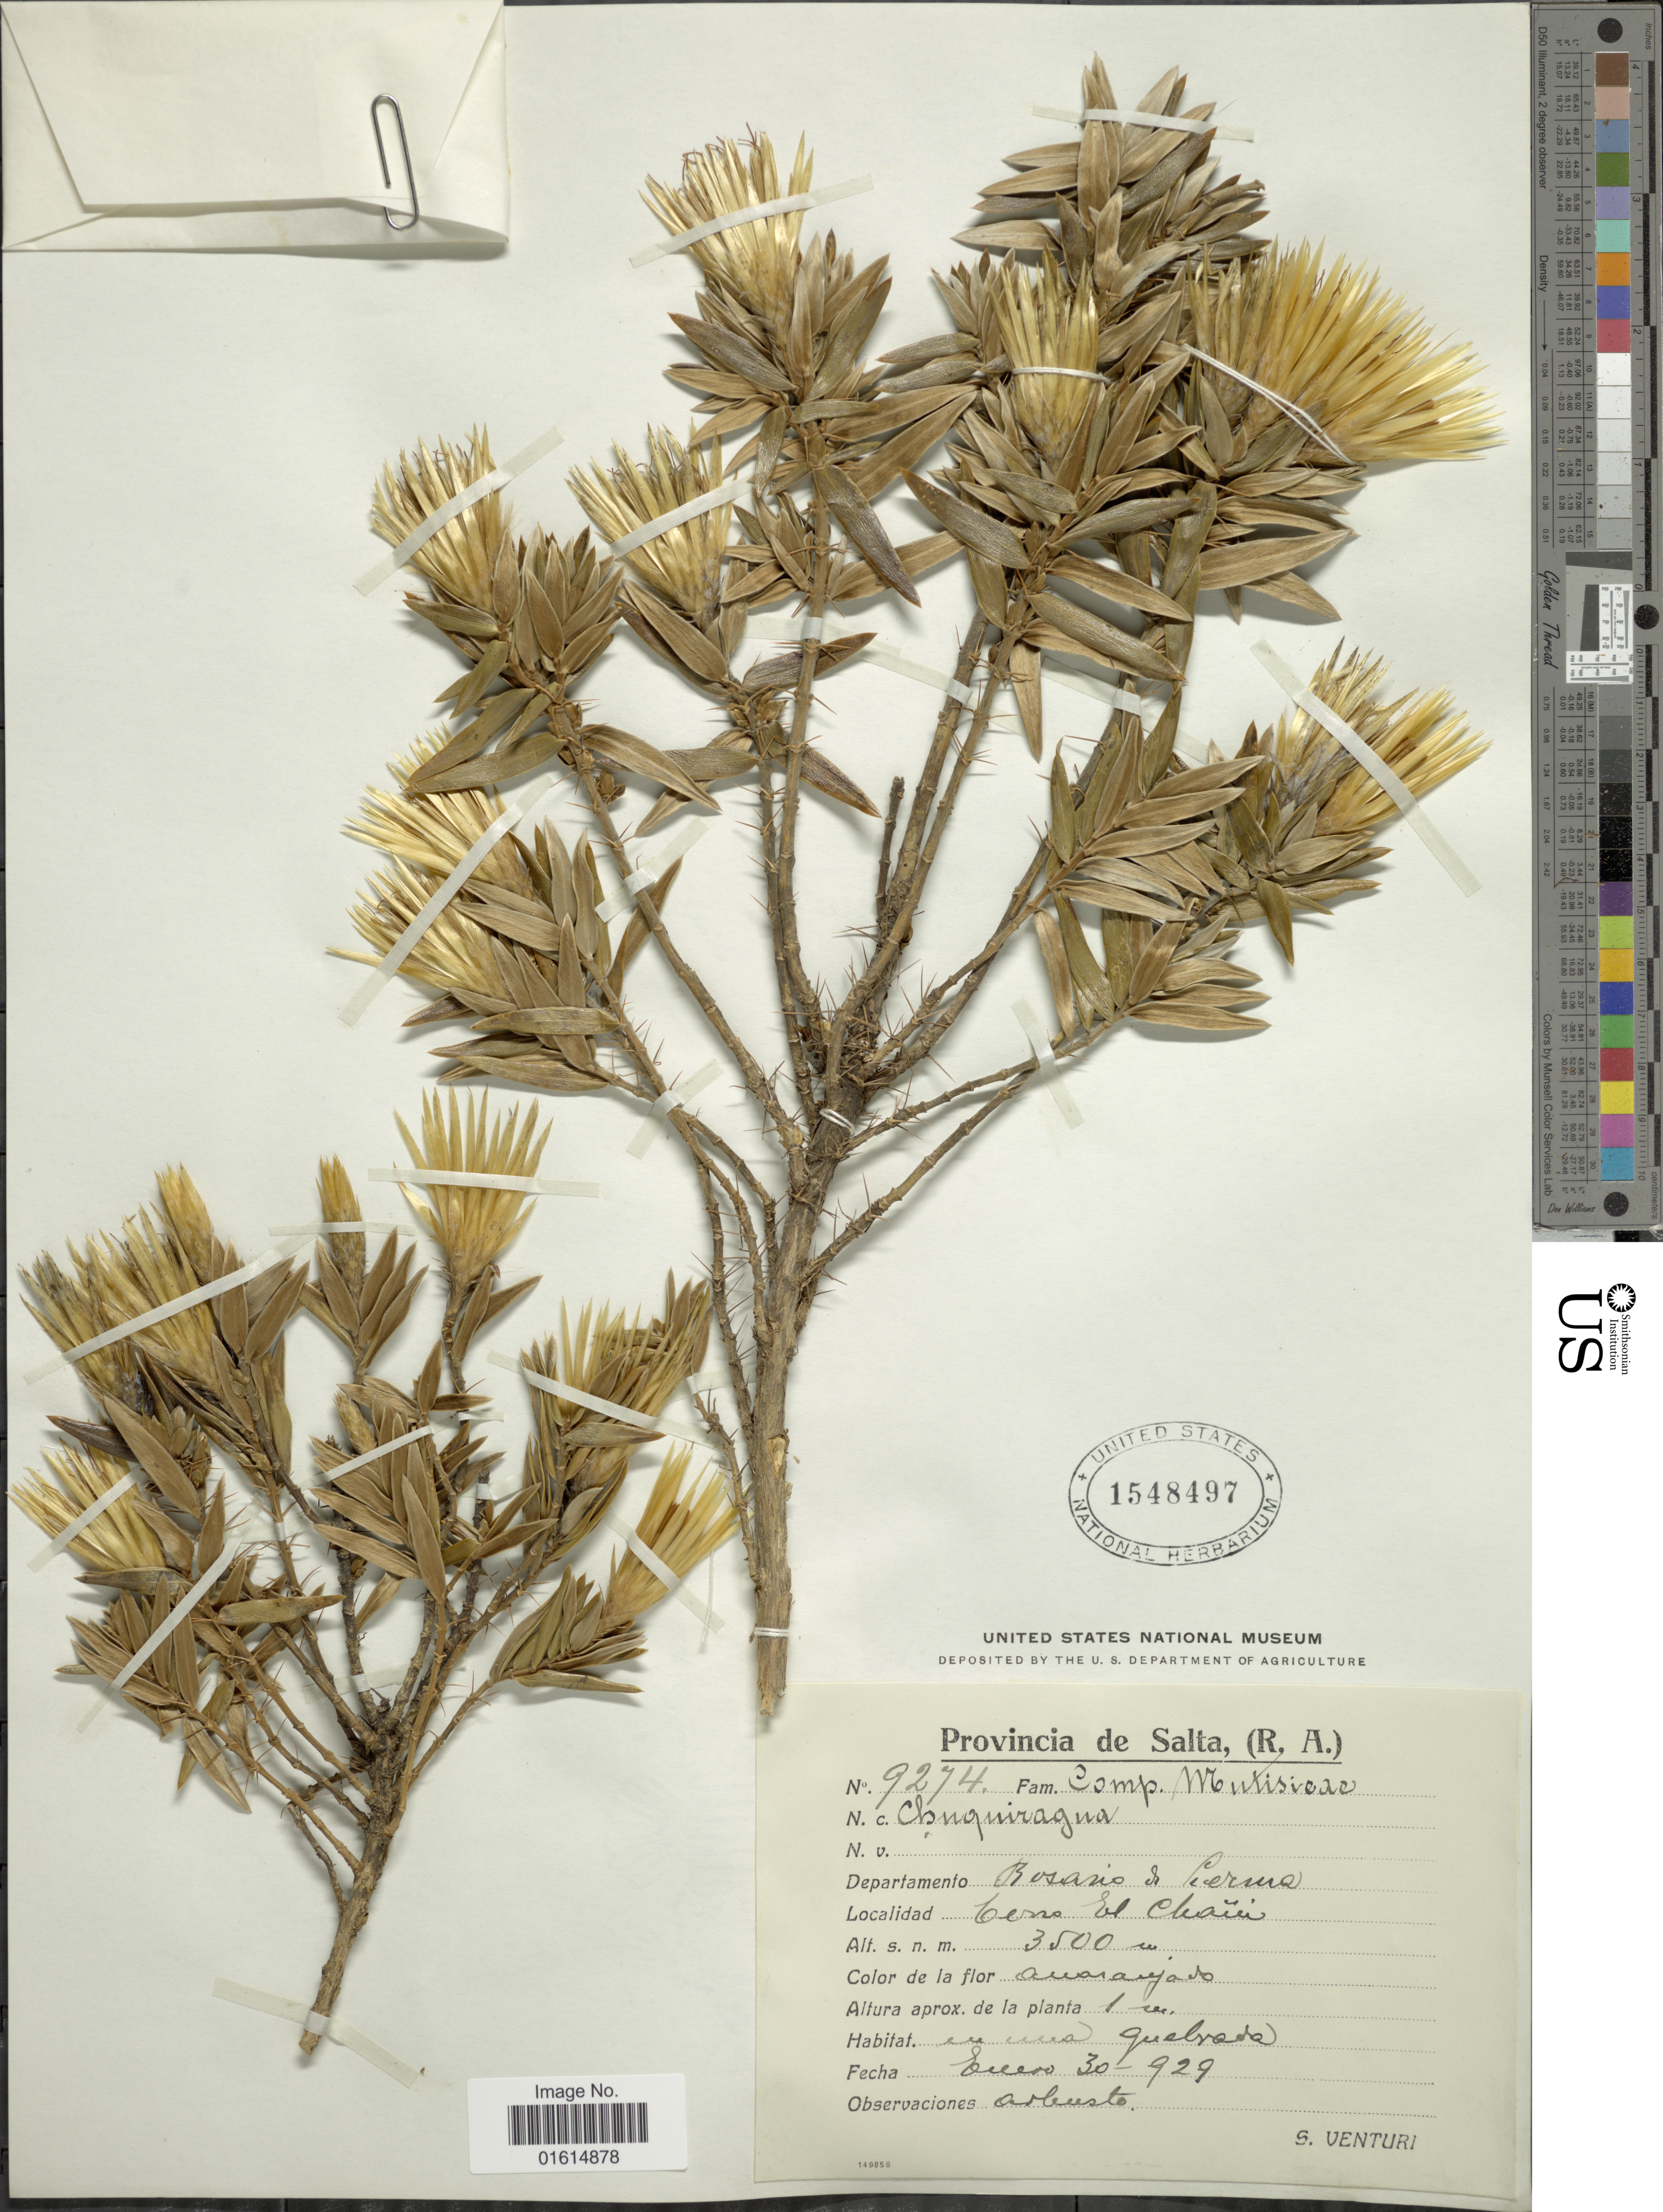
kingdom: Plantae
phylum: Tracheophyta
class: Magnoliopsida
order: Asterales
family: Asteraceae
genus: Chuquiraga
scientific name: Chuquiraga calchaquina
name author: Cabrera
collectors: S. Venturi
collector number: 9274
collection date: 1929-01-30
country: Argentina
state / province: Salta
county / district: Rosario de Lerma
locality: Cerro El Chañi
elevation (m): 3500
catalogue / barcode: US 1548497